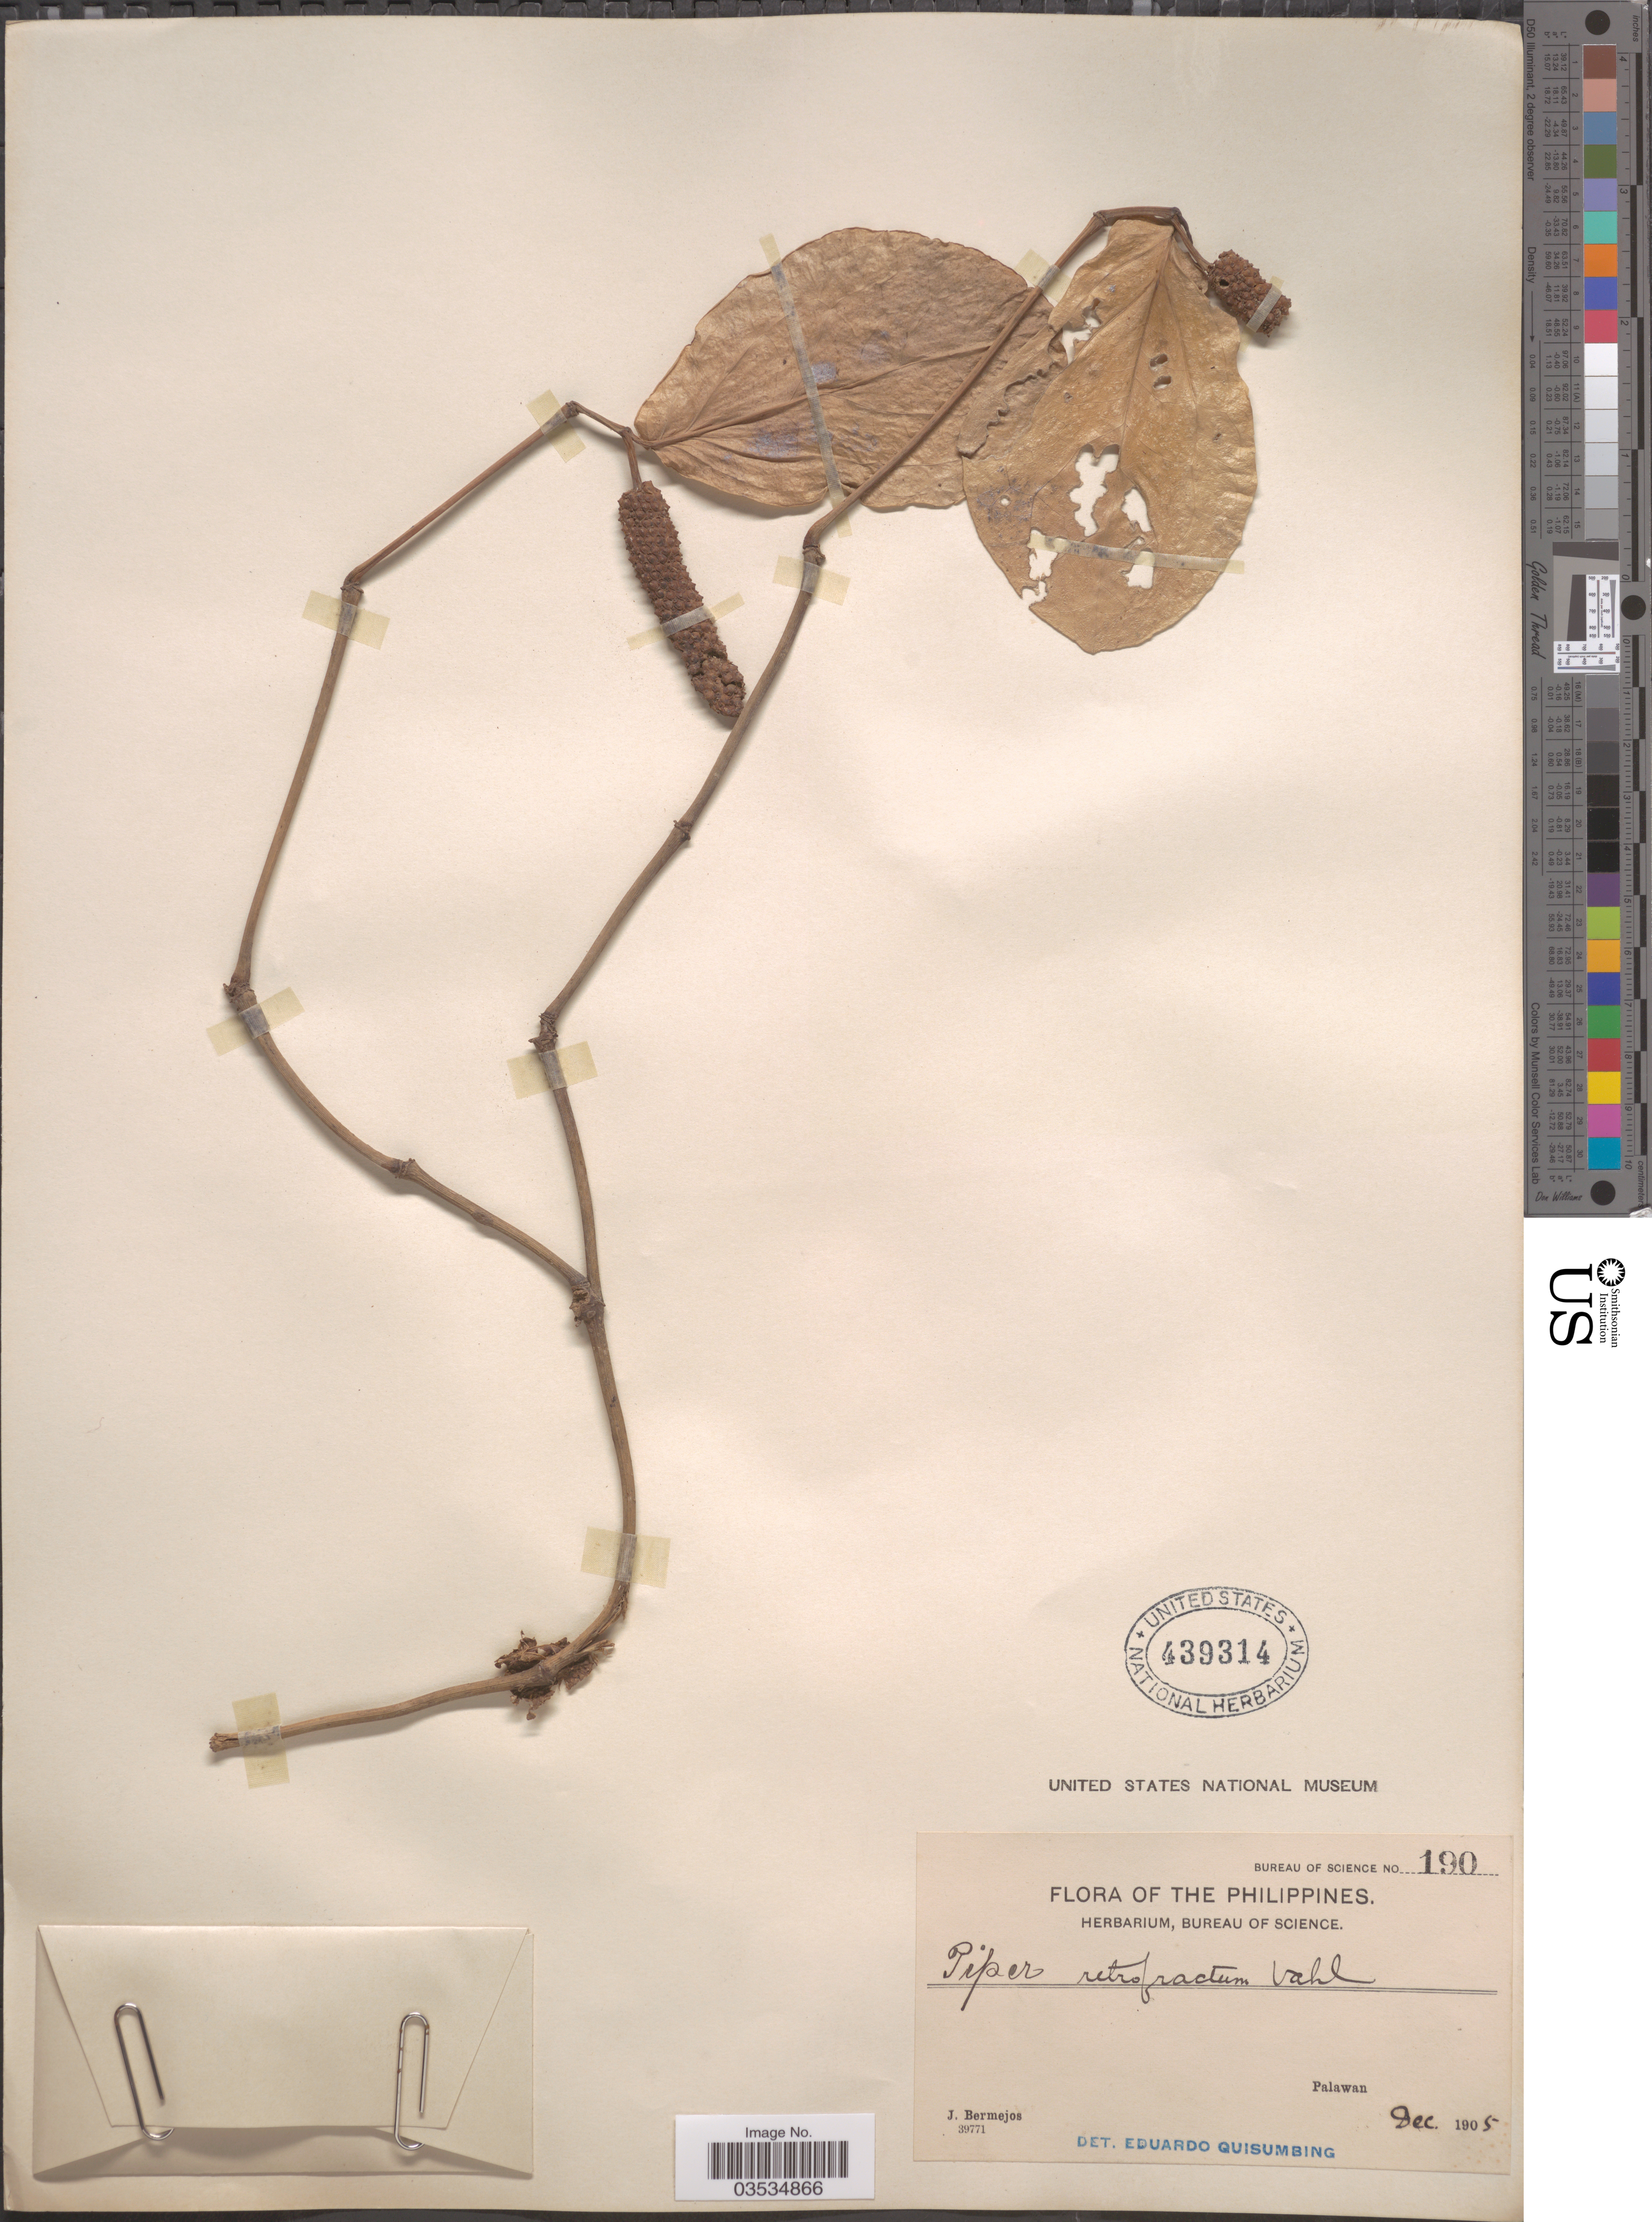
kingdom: Plantae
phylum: Tracheophyta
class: Magnoliopsida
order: Piperales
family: Piperaceae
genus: Piper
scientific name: Piper retrofractum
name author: Vahl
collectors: J. Bermejos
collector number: Bureau of Science 190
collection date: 1905-12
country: Philippines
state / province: Mimaropa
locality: Palawan.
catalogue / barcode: US 439314